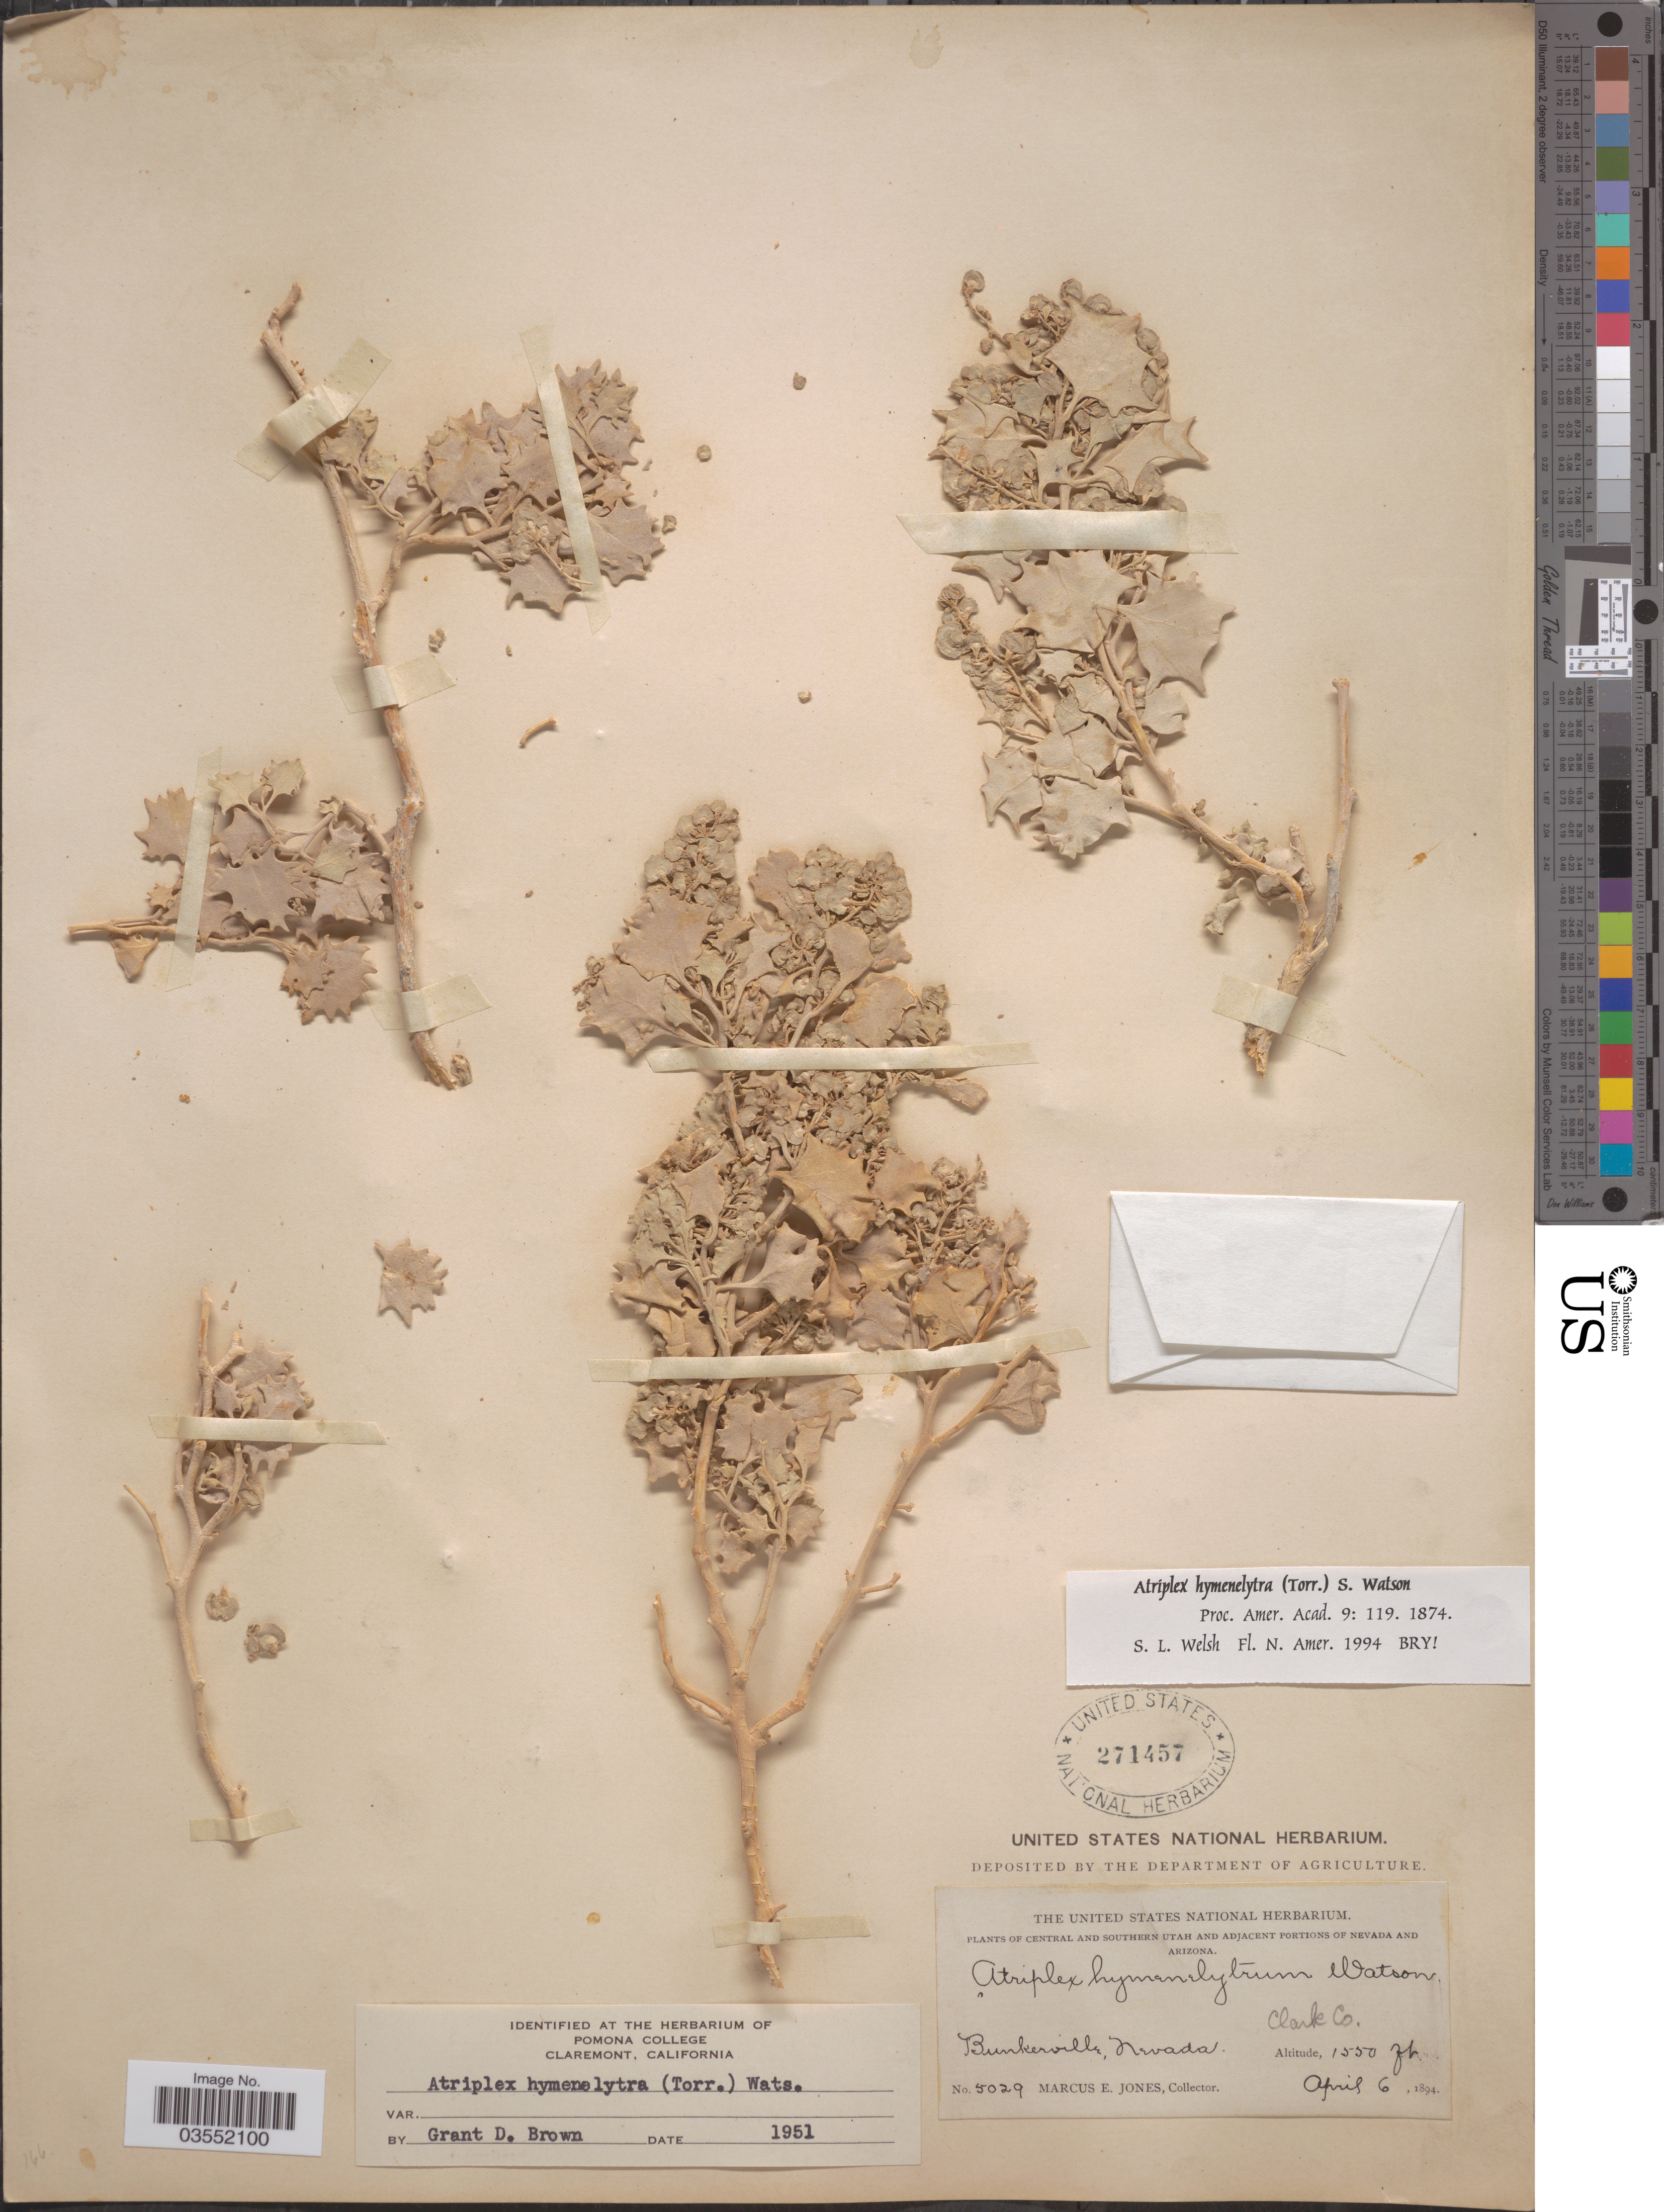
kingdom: Plantae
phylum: Tracheophyta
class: Magnoliopsida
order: Caryophyllales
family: Amaranthaceae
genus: Atriplex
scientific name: Atriplex hymenelytra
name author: (Torr.) S. Watson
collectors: M. E. Jones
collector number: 5029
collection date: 1894-04-06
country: United States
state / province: Nevada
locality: Bunkerville. Clark Co.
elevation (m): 472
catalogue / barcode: US 271457